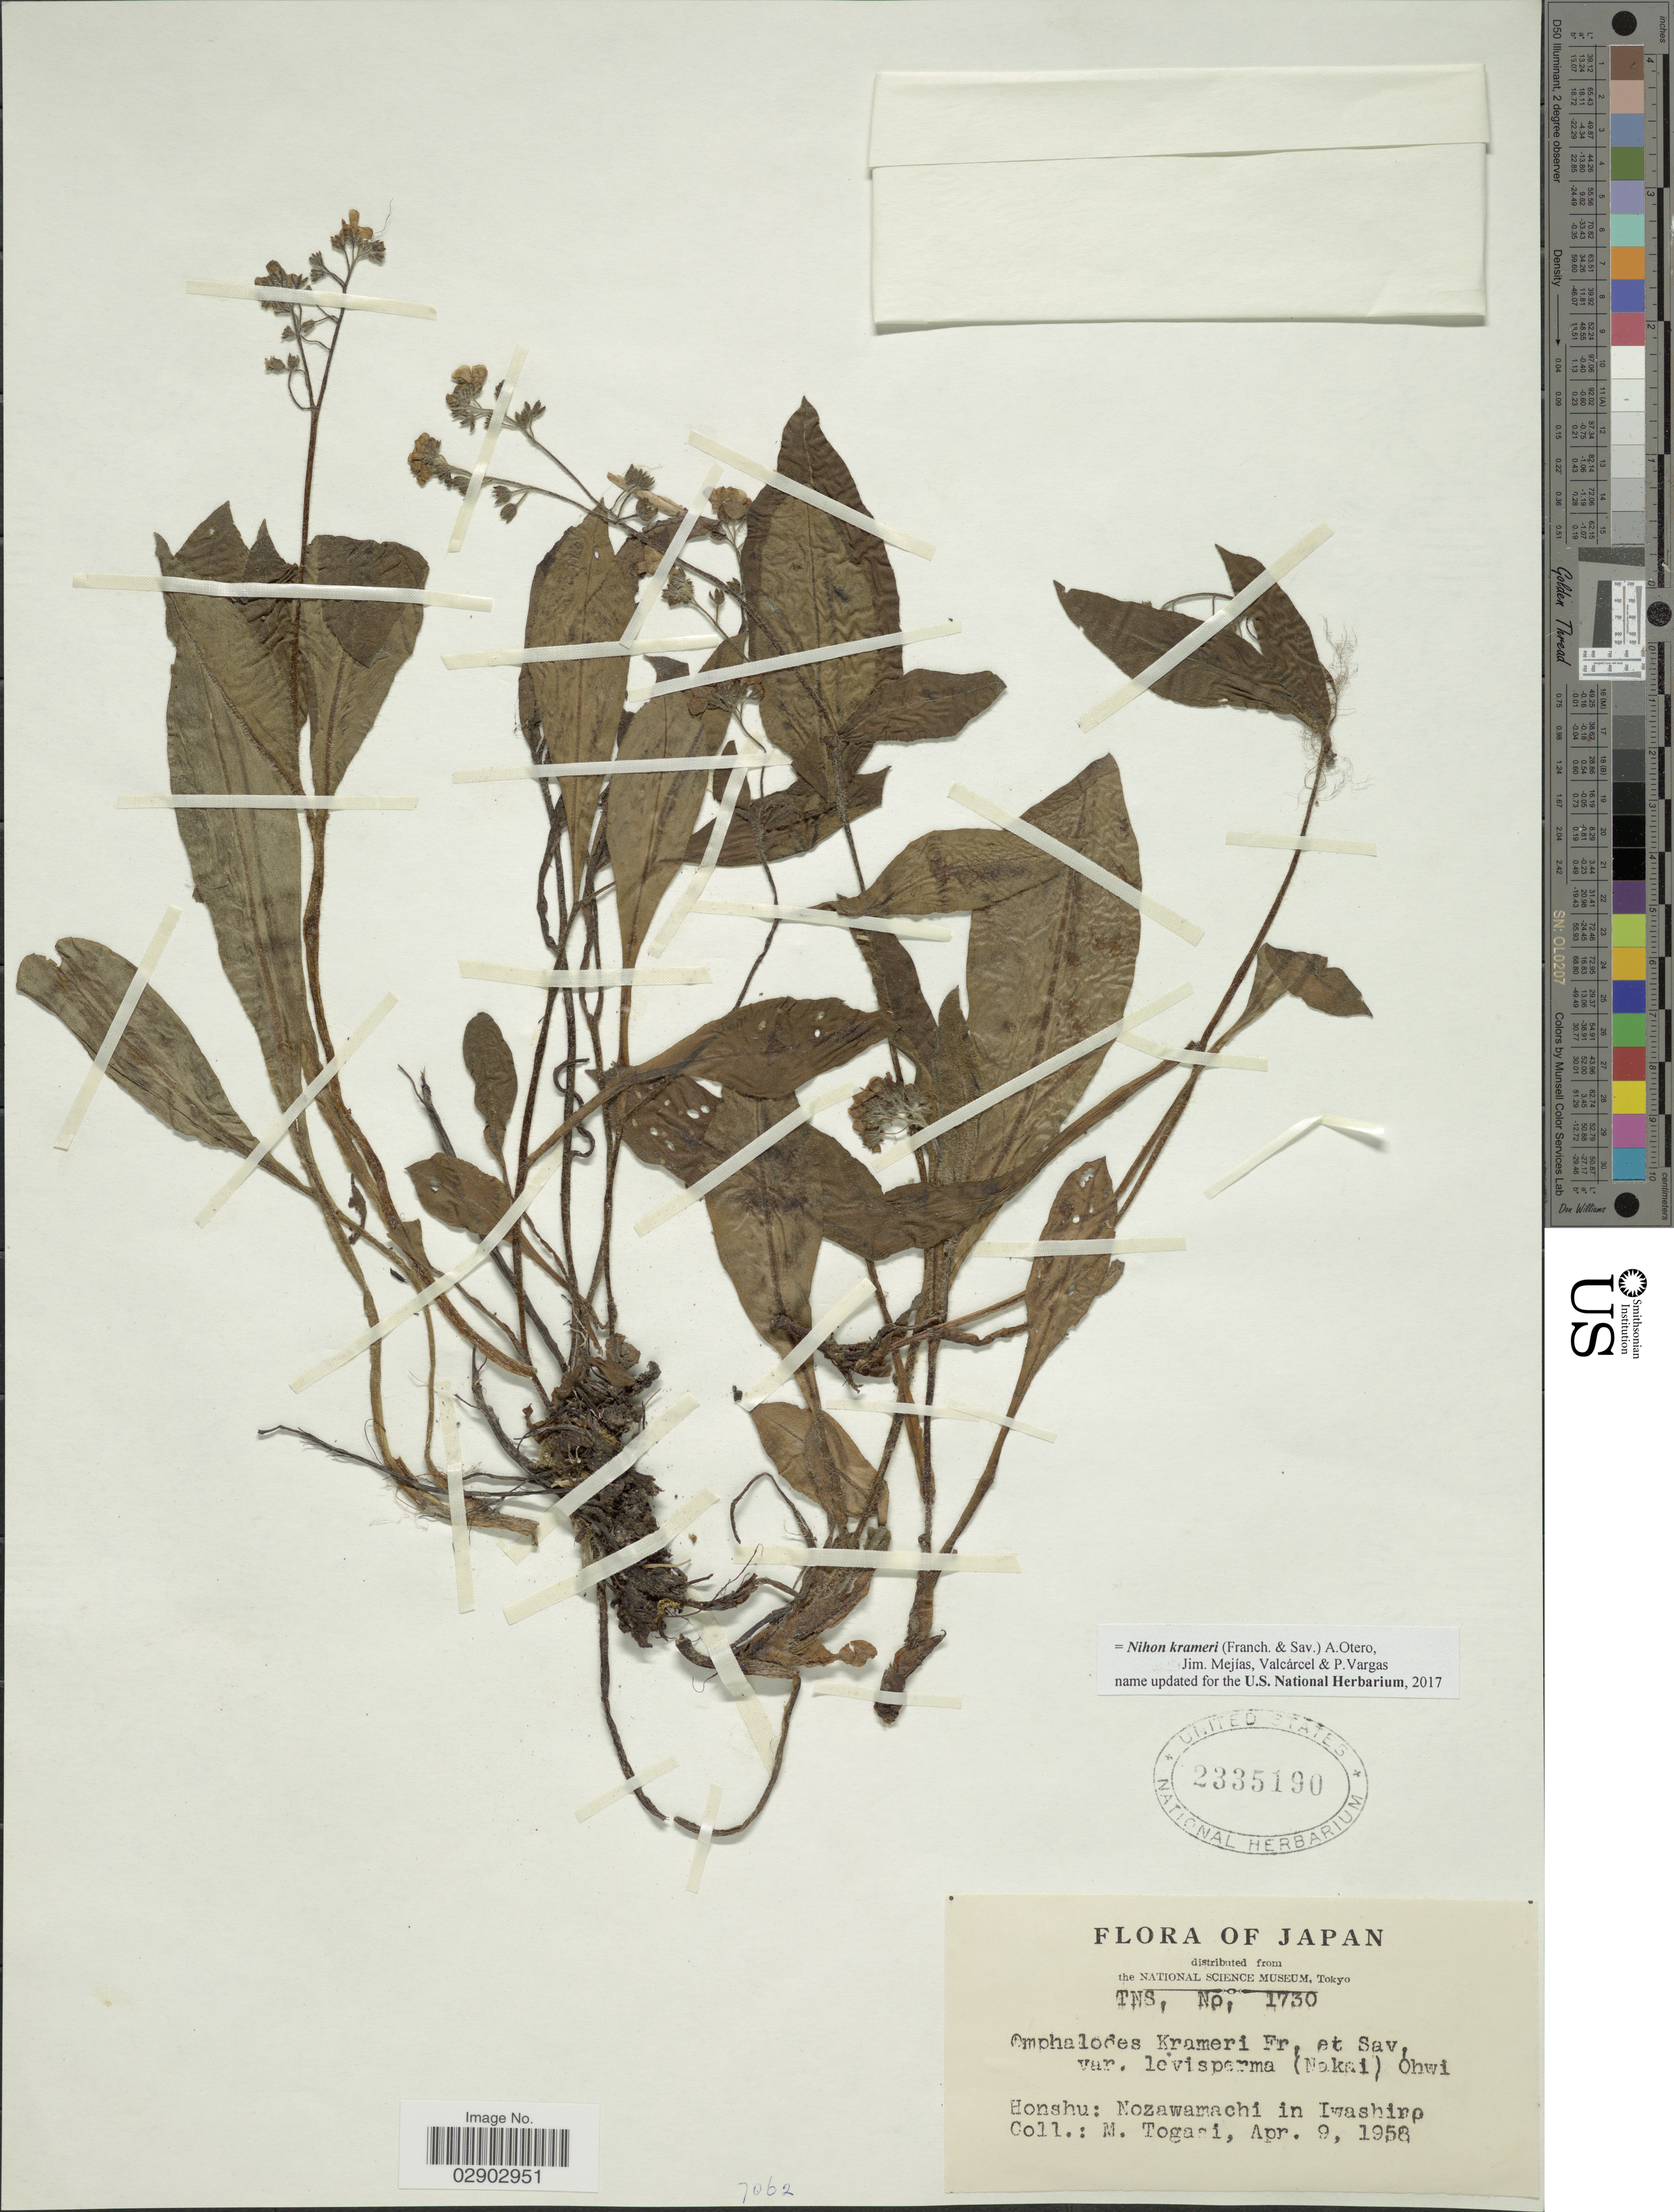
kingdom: Plantae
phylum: Tracheophyta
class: Magnoliopsida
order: Boraginales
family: Boraginaceae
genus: Nihon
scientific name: Nihon krameri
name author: (Franch. & Sav.) A.Otero et al.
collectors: M. Togasi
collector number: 1730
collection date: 1958-04-09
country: Japan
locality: Honshu: Nozawamachi in Iwashiro.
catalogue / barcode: US 2335190